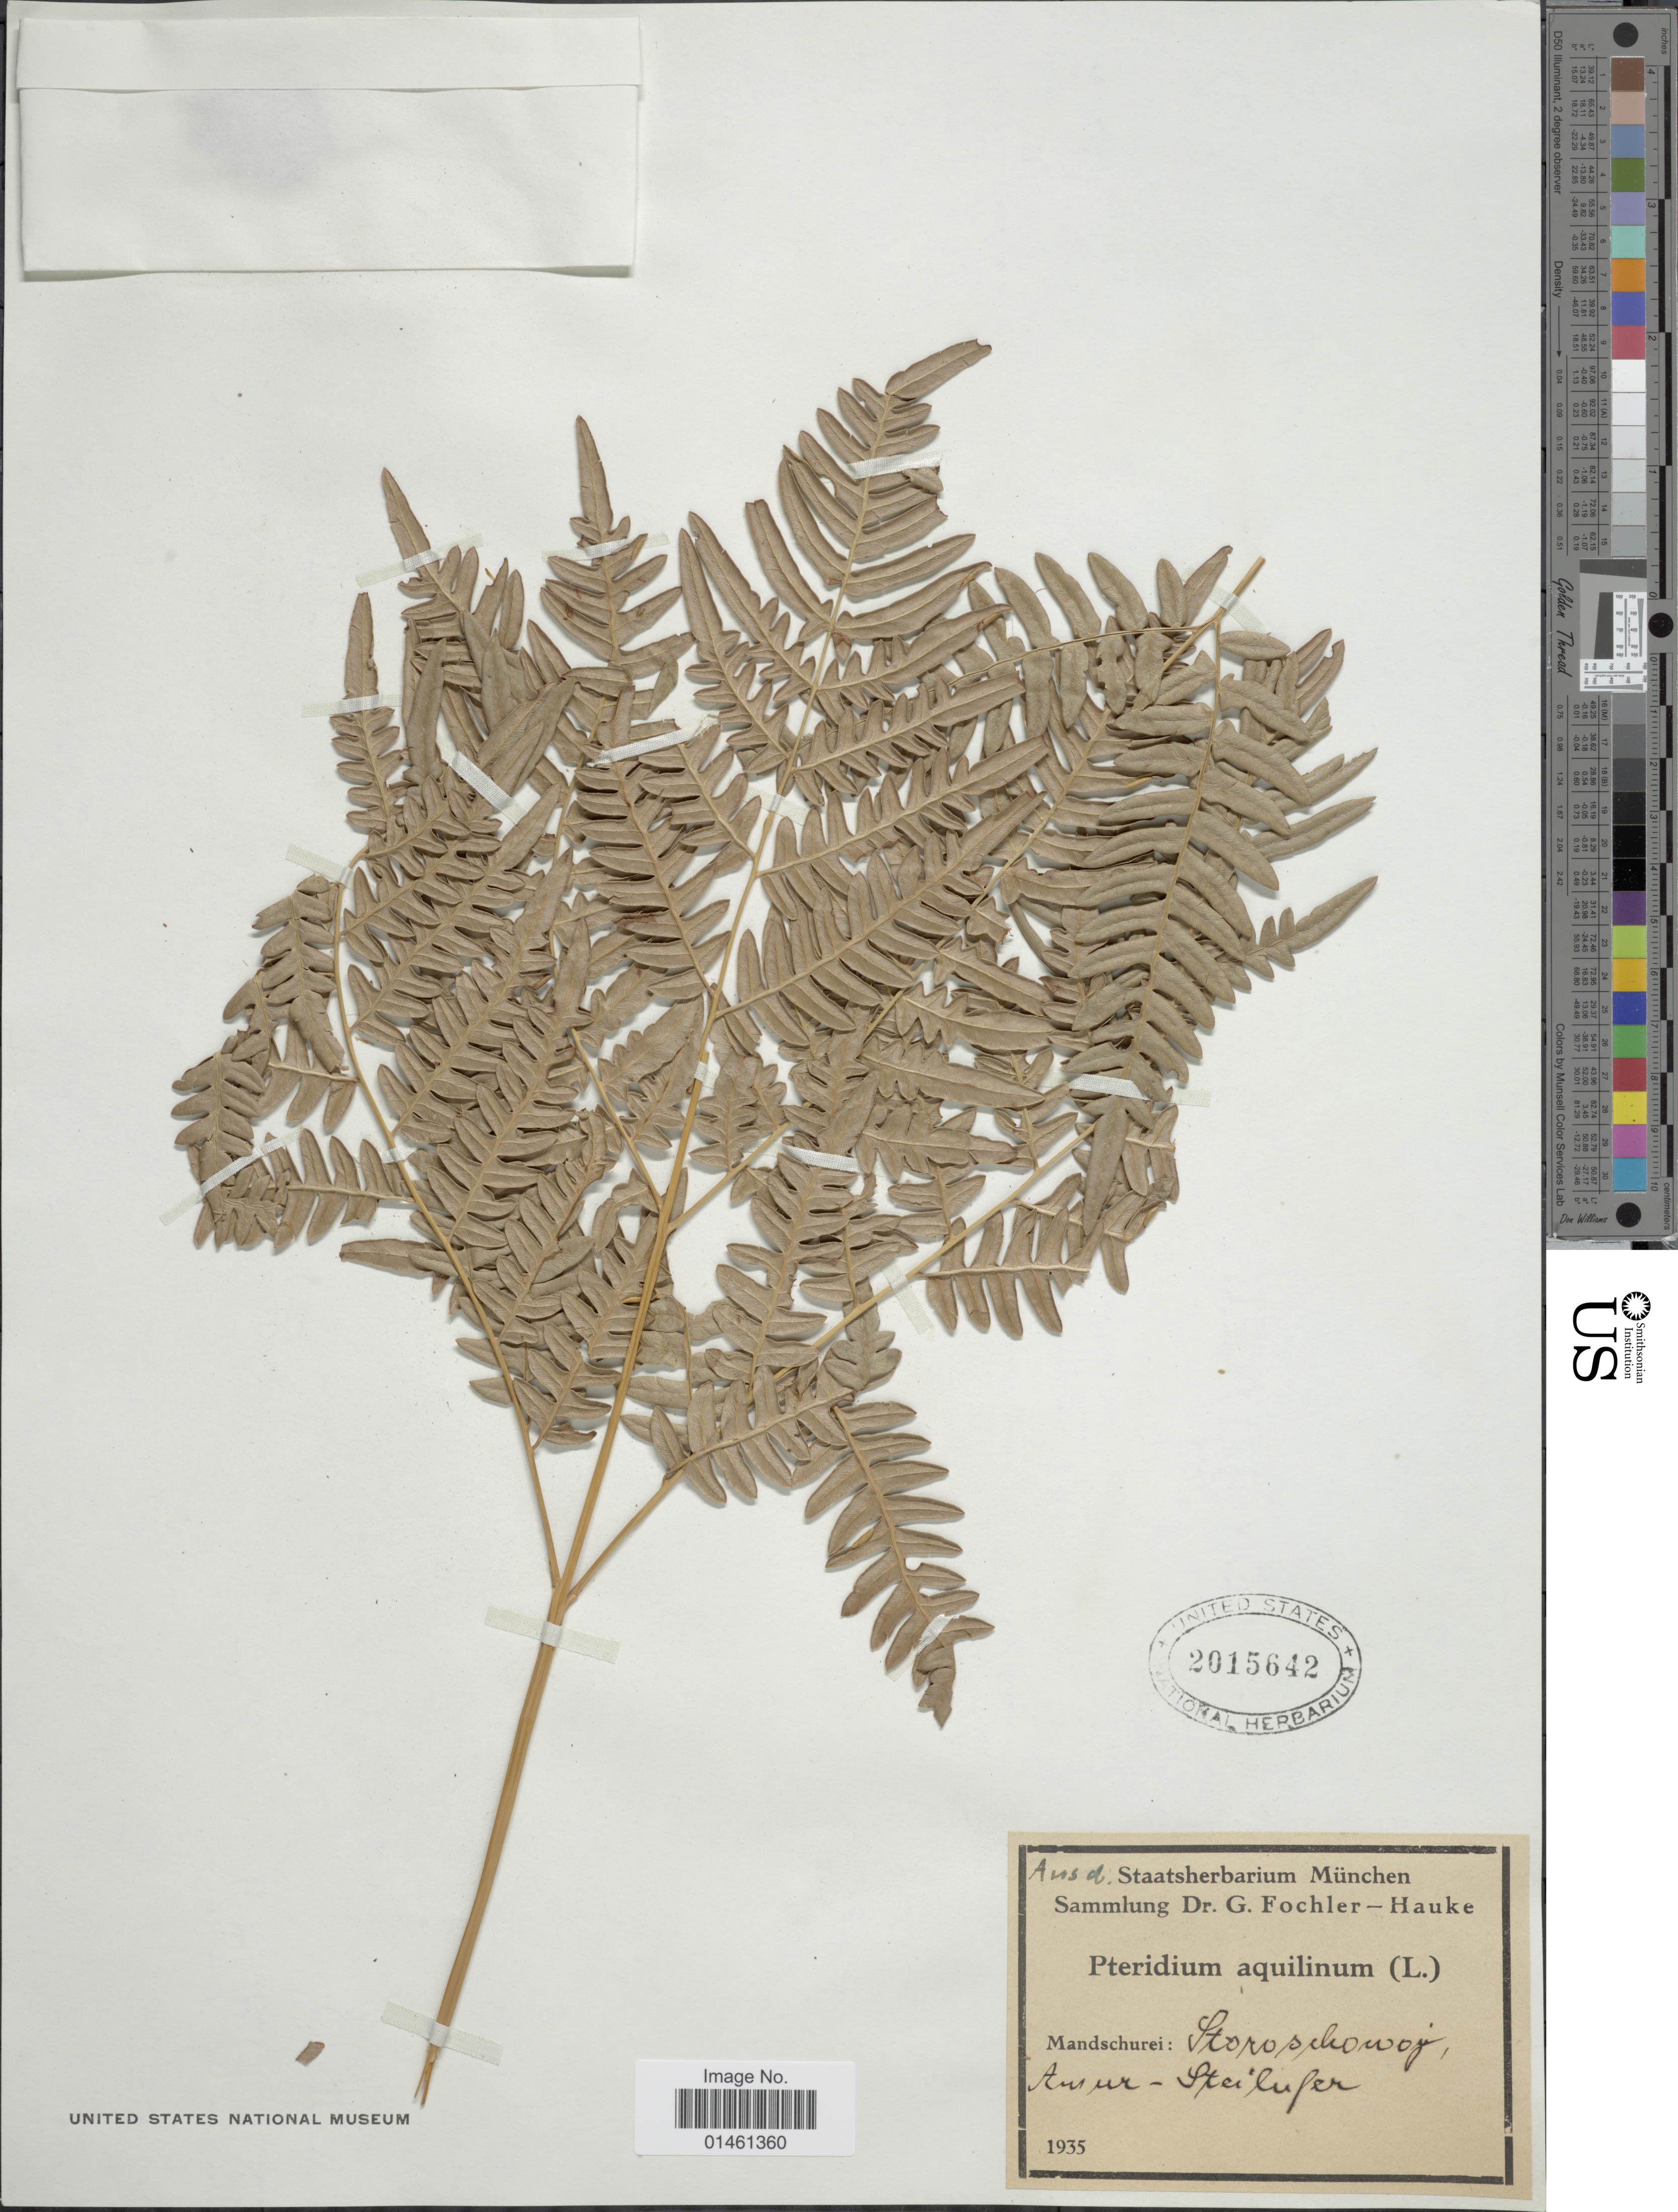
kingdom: Plantae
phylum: Tracheophyta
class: Polypodiopsida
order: Polypodiales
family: Dennstaedtiaceae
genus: Pteridium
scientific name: Pteridium aquilinum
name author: (L.) Kuhn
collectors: G. Fochler-Hauke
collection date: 1935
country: Russian Federation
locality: Mandschurei: Storoschowoy, Amur-Steilufer. (Storozhevoy).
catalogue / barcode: US 2015642